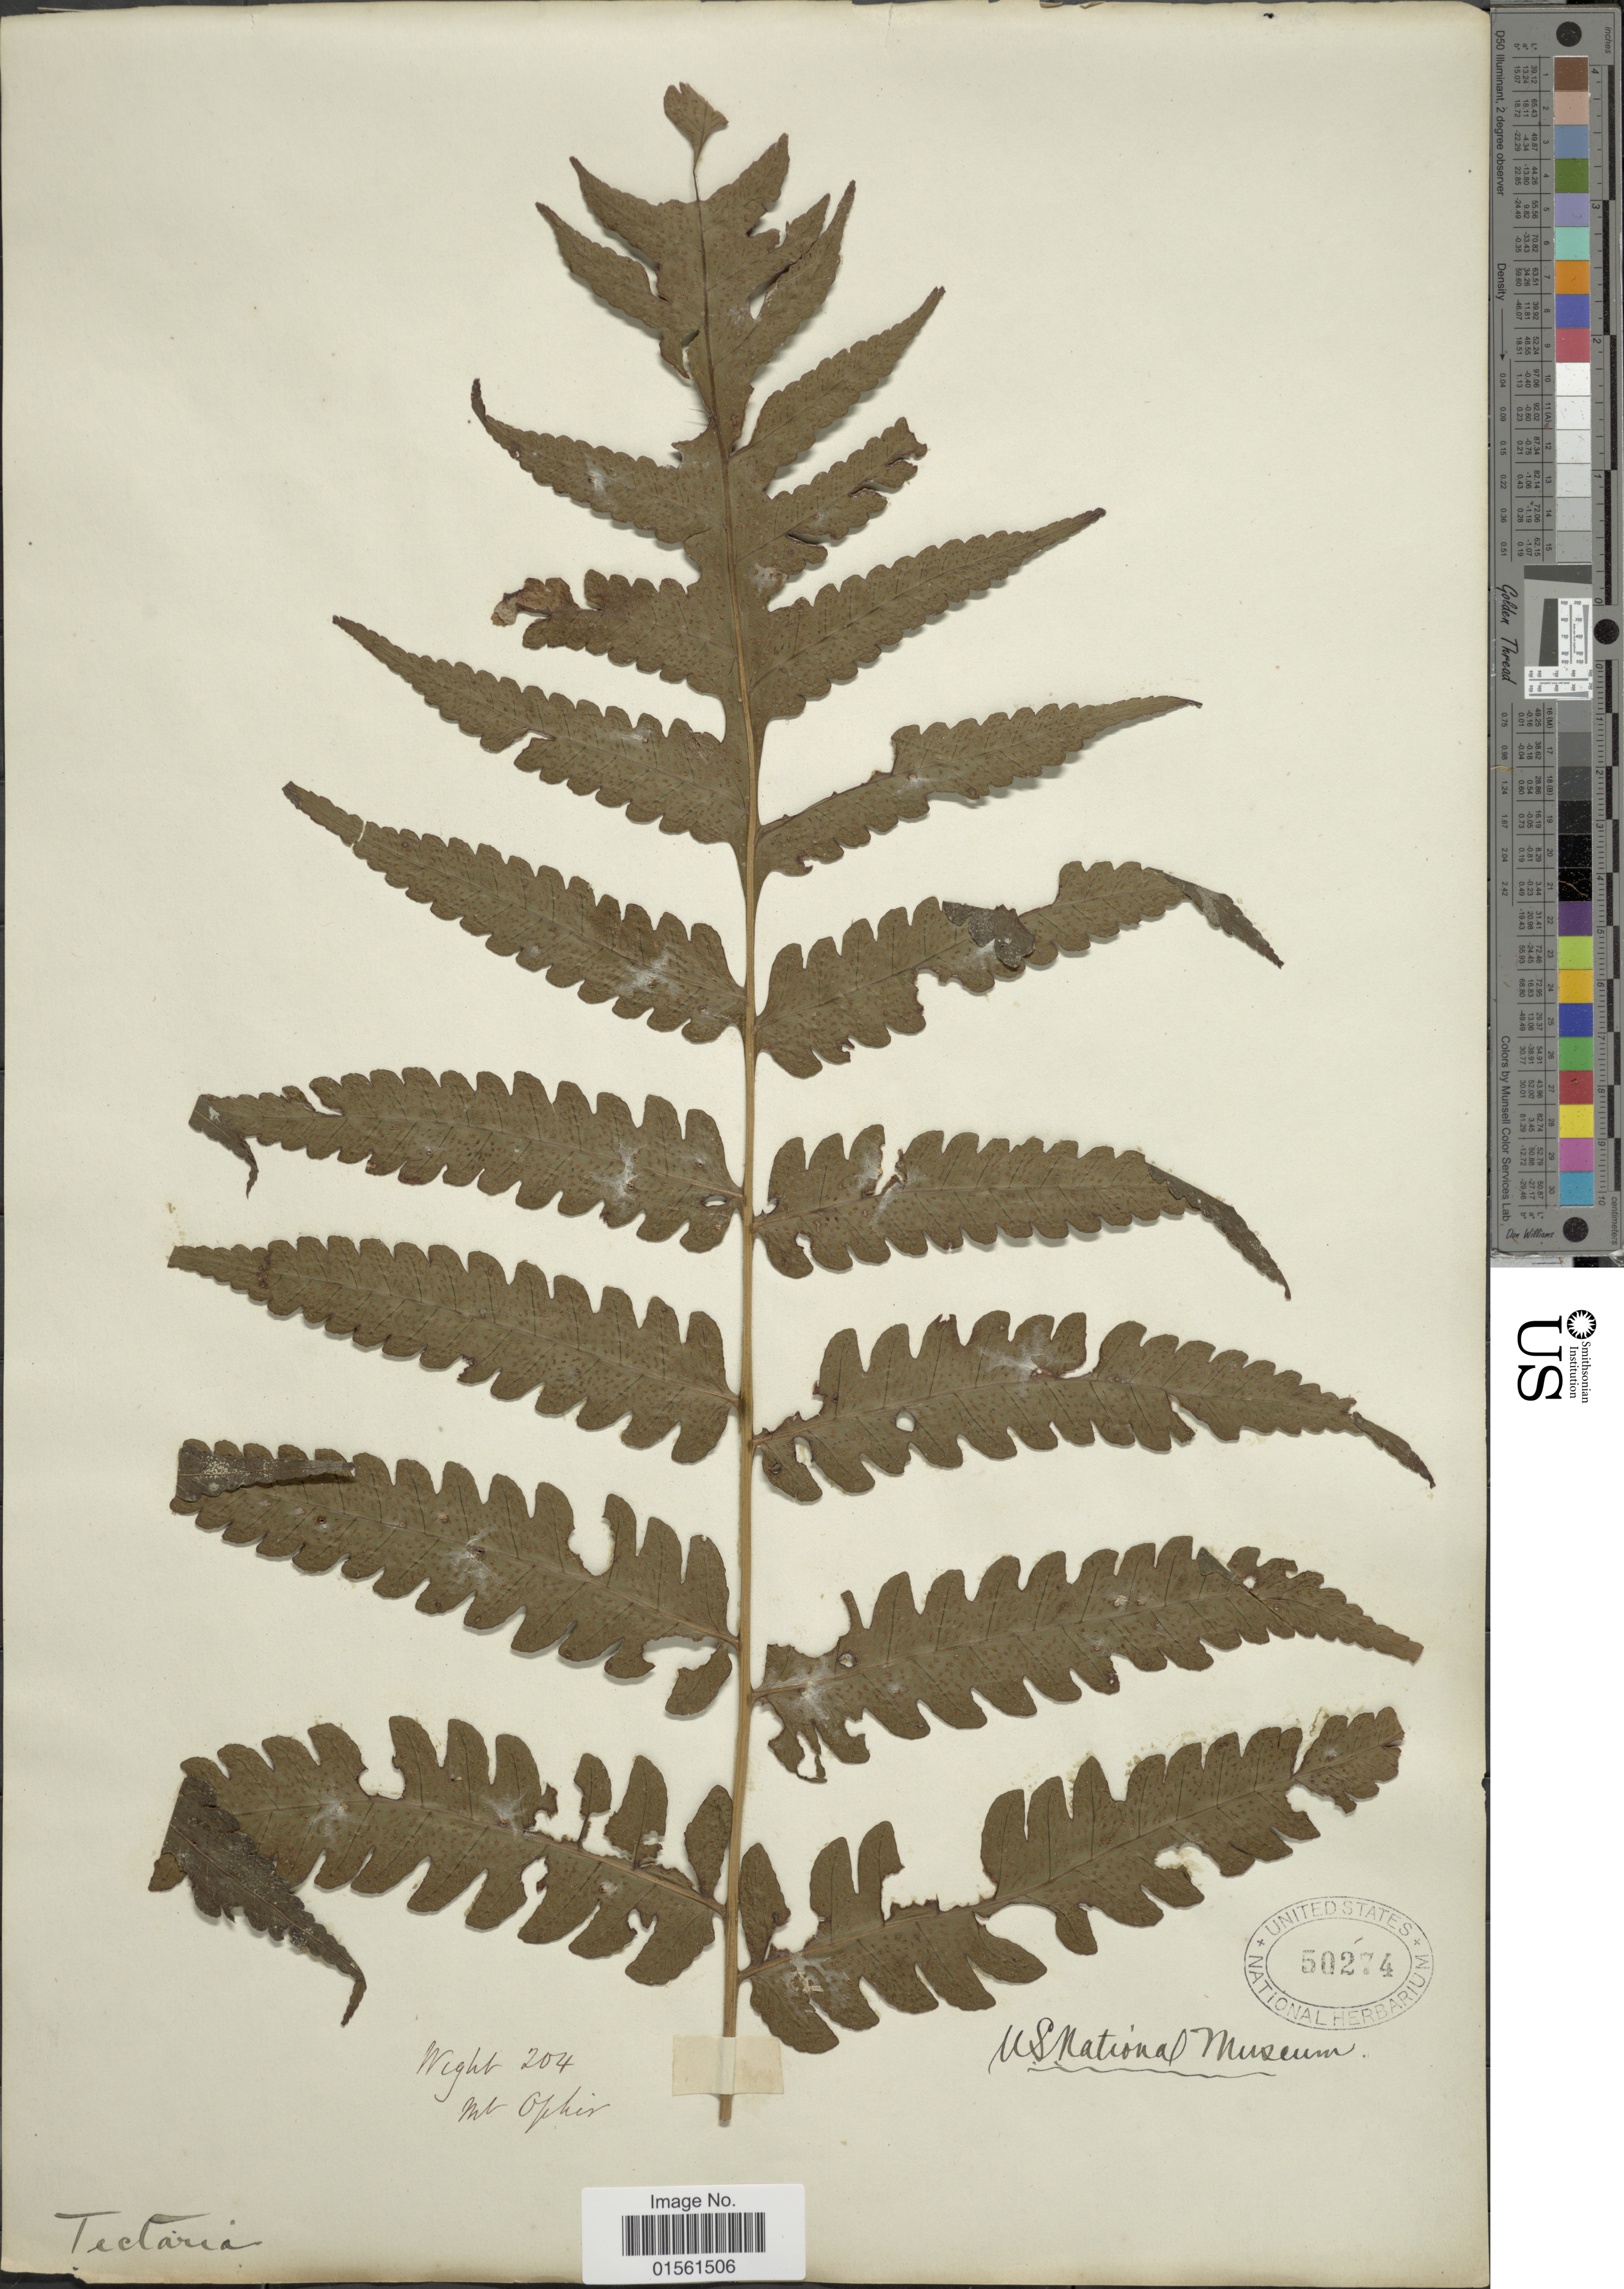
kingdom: Plantae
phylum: Tracheophyta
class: Polypodiopsida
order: Polypodiales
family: Dryopteridaceae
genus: Pleocnemia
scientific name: Pleocnemia irregularis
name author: (C. Presl) Holttum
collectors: -- Wight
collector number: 204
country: Malaysia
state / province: Johor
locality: Mt. Ophir.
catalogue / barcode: US 50274